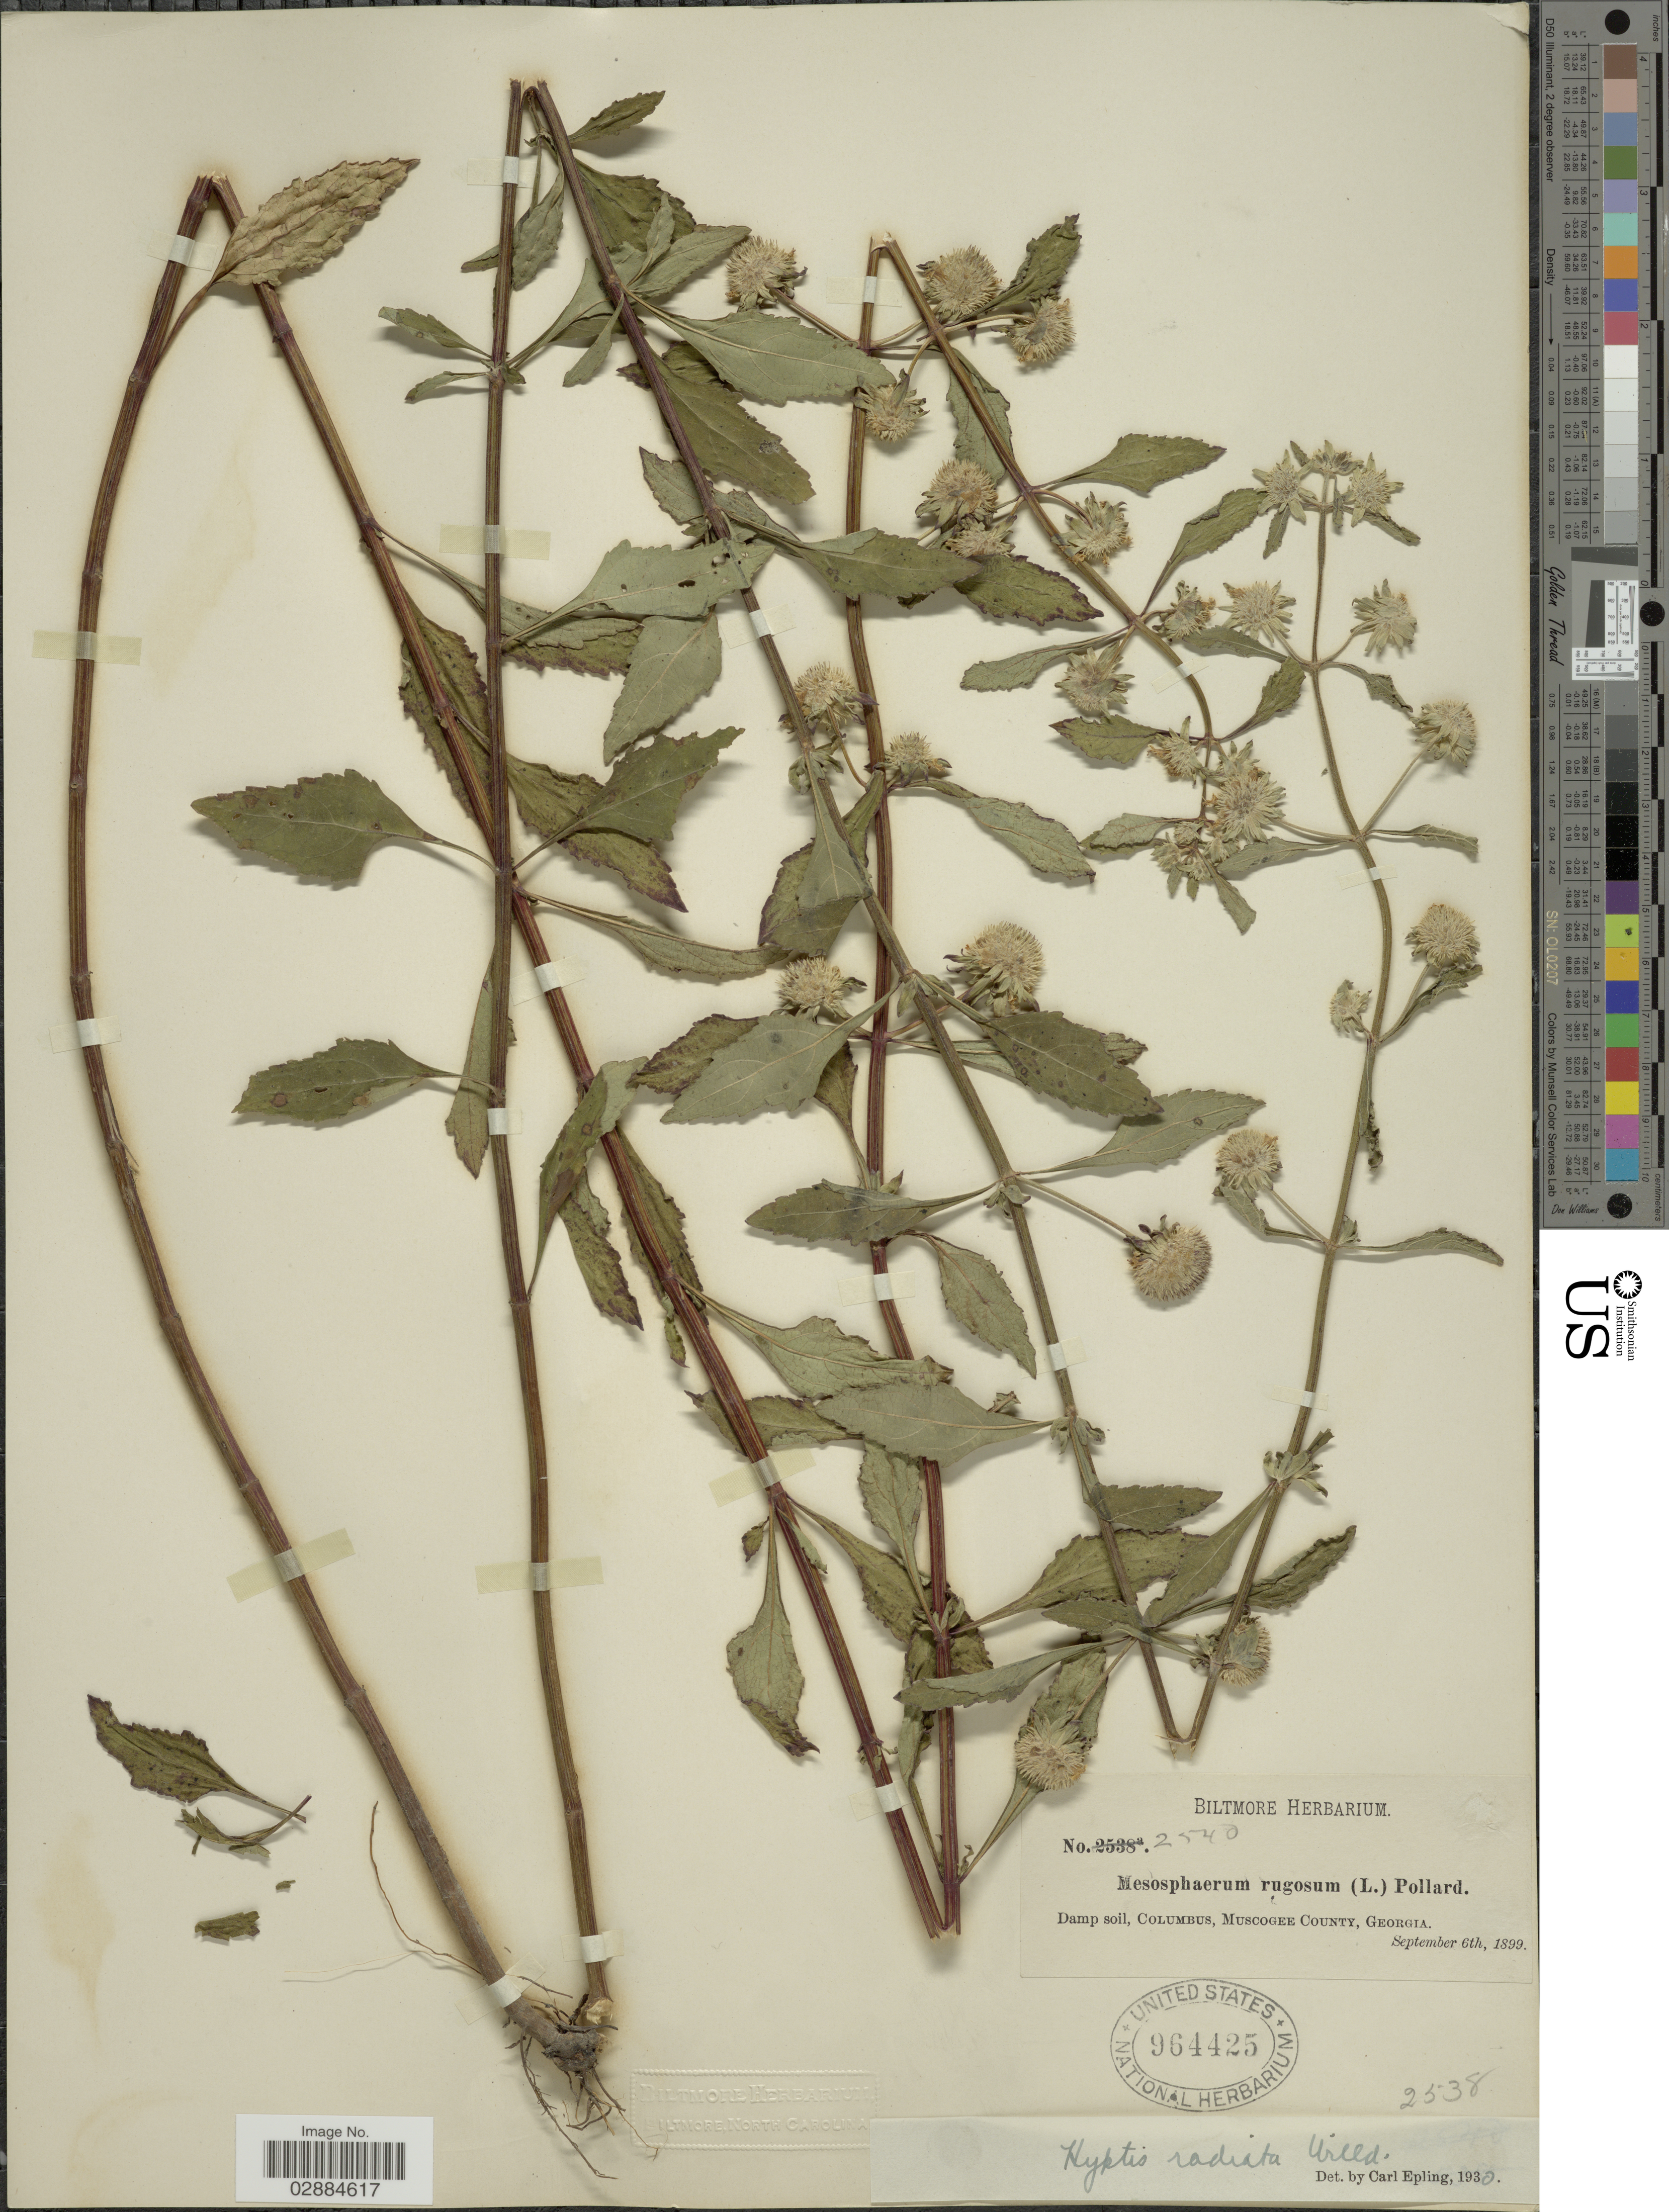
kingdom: Plantae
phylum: Tracheophyta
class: Magnoliopsida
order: Lamiales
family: Lamiaceae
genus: Hyptis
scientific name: Hyptis radiata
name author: Kunth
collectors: ex herb. Biltmore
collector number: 2540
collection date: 1899-09-06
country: United States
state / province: Georgia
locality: Columbus, Muscogee County, Georgia.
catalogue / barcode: US 964425